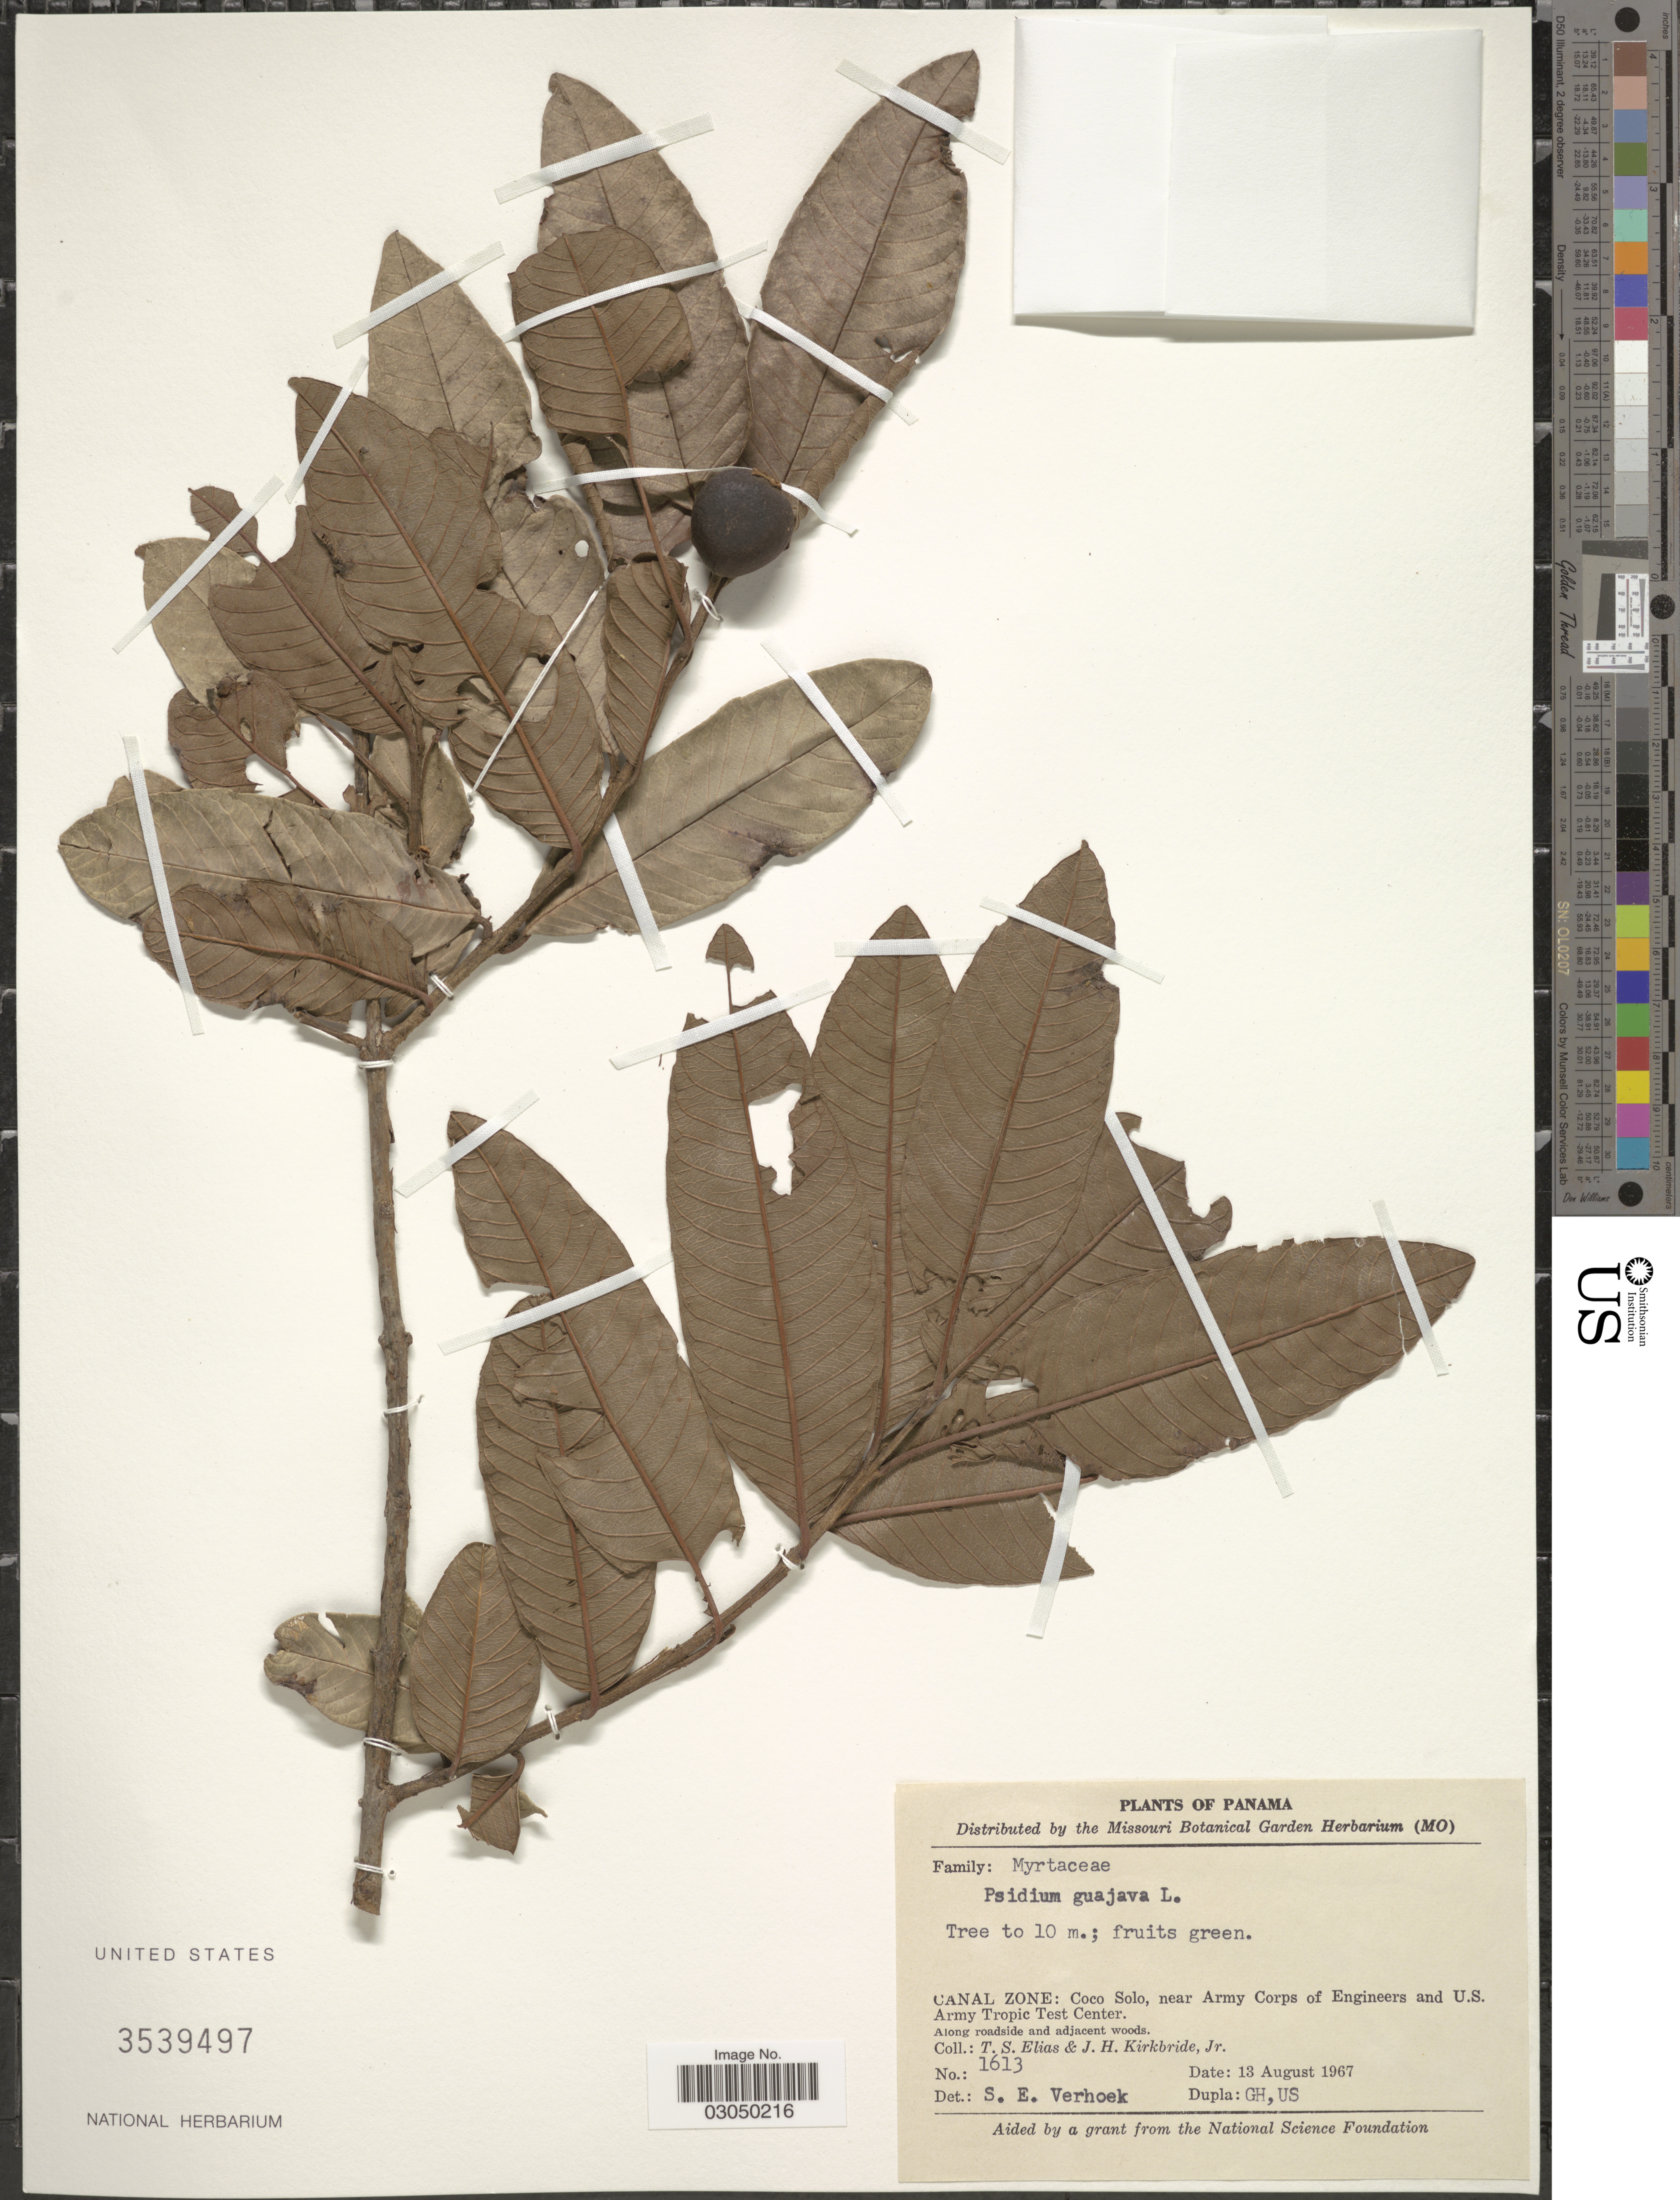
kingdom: Plantae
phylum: Tracheophyta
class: Magnoliopsida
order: Myrtales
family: Myrtaceae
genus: Psidium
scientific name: Psidium guajava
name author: L.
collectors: T. S. Elias & J. H. Kirkbride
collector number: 1613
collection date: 1967-08-13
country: Panama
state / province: Colón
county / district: Canal Zone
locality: Canal Zone: Coco Solo, near Army Corps of Engineers and U.S. Army Tropic Test Center.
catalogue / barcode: US 3539497